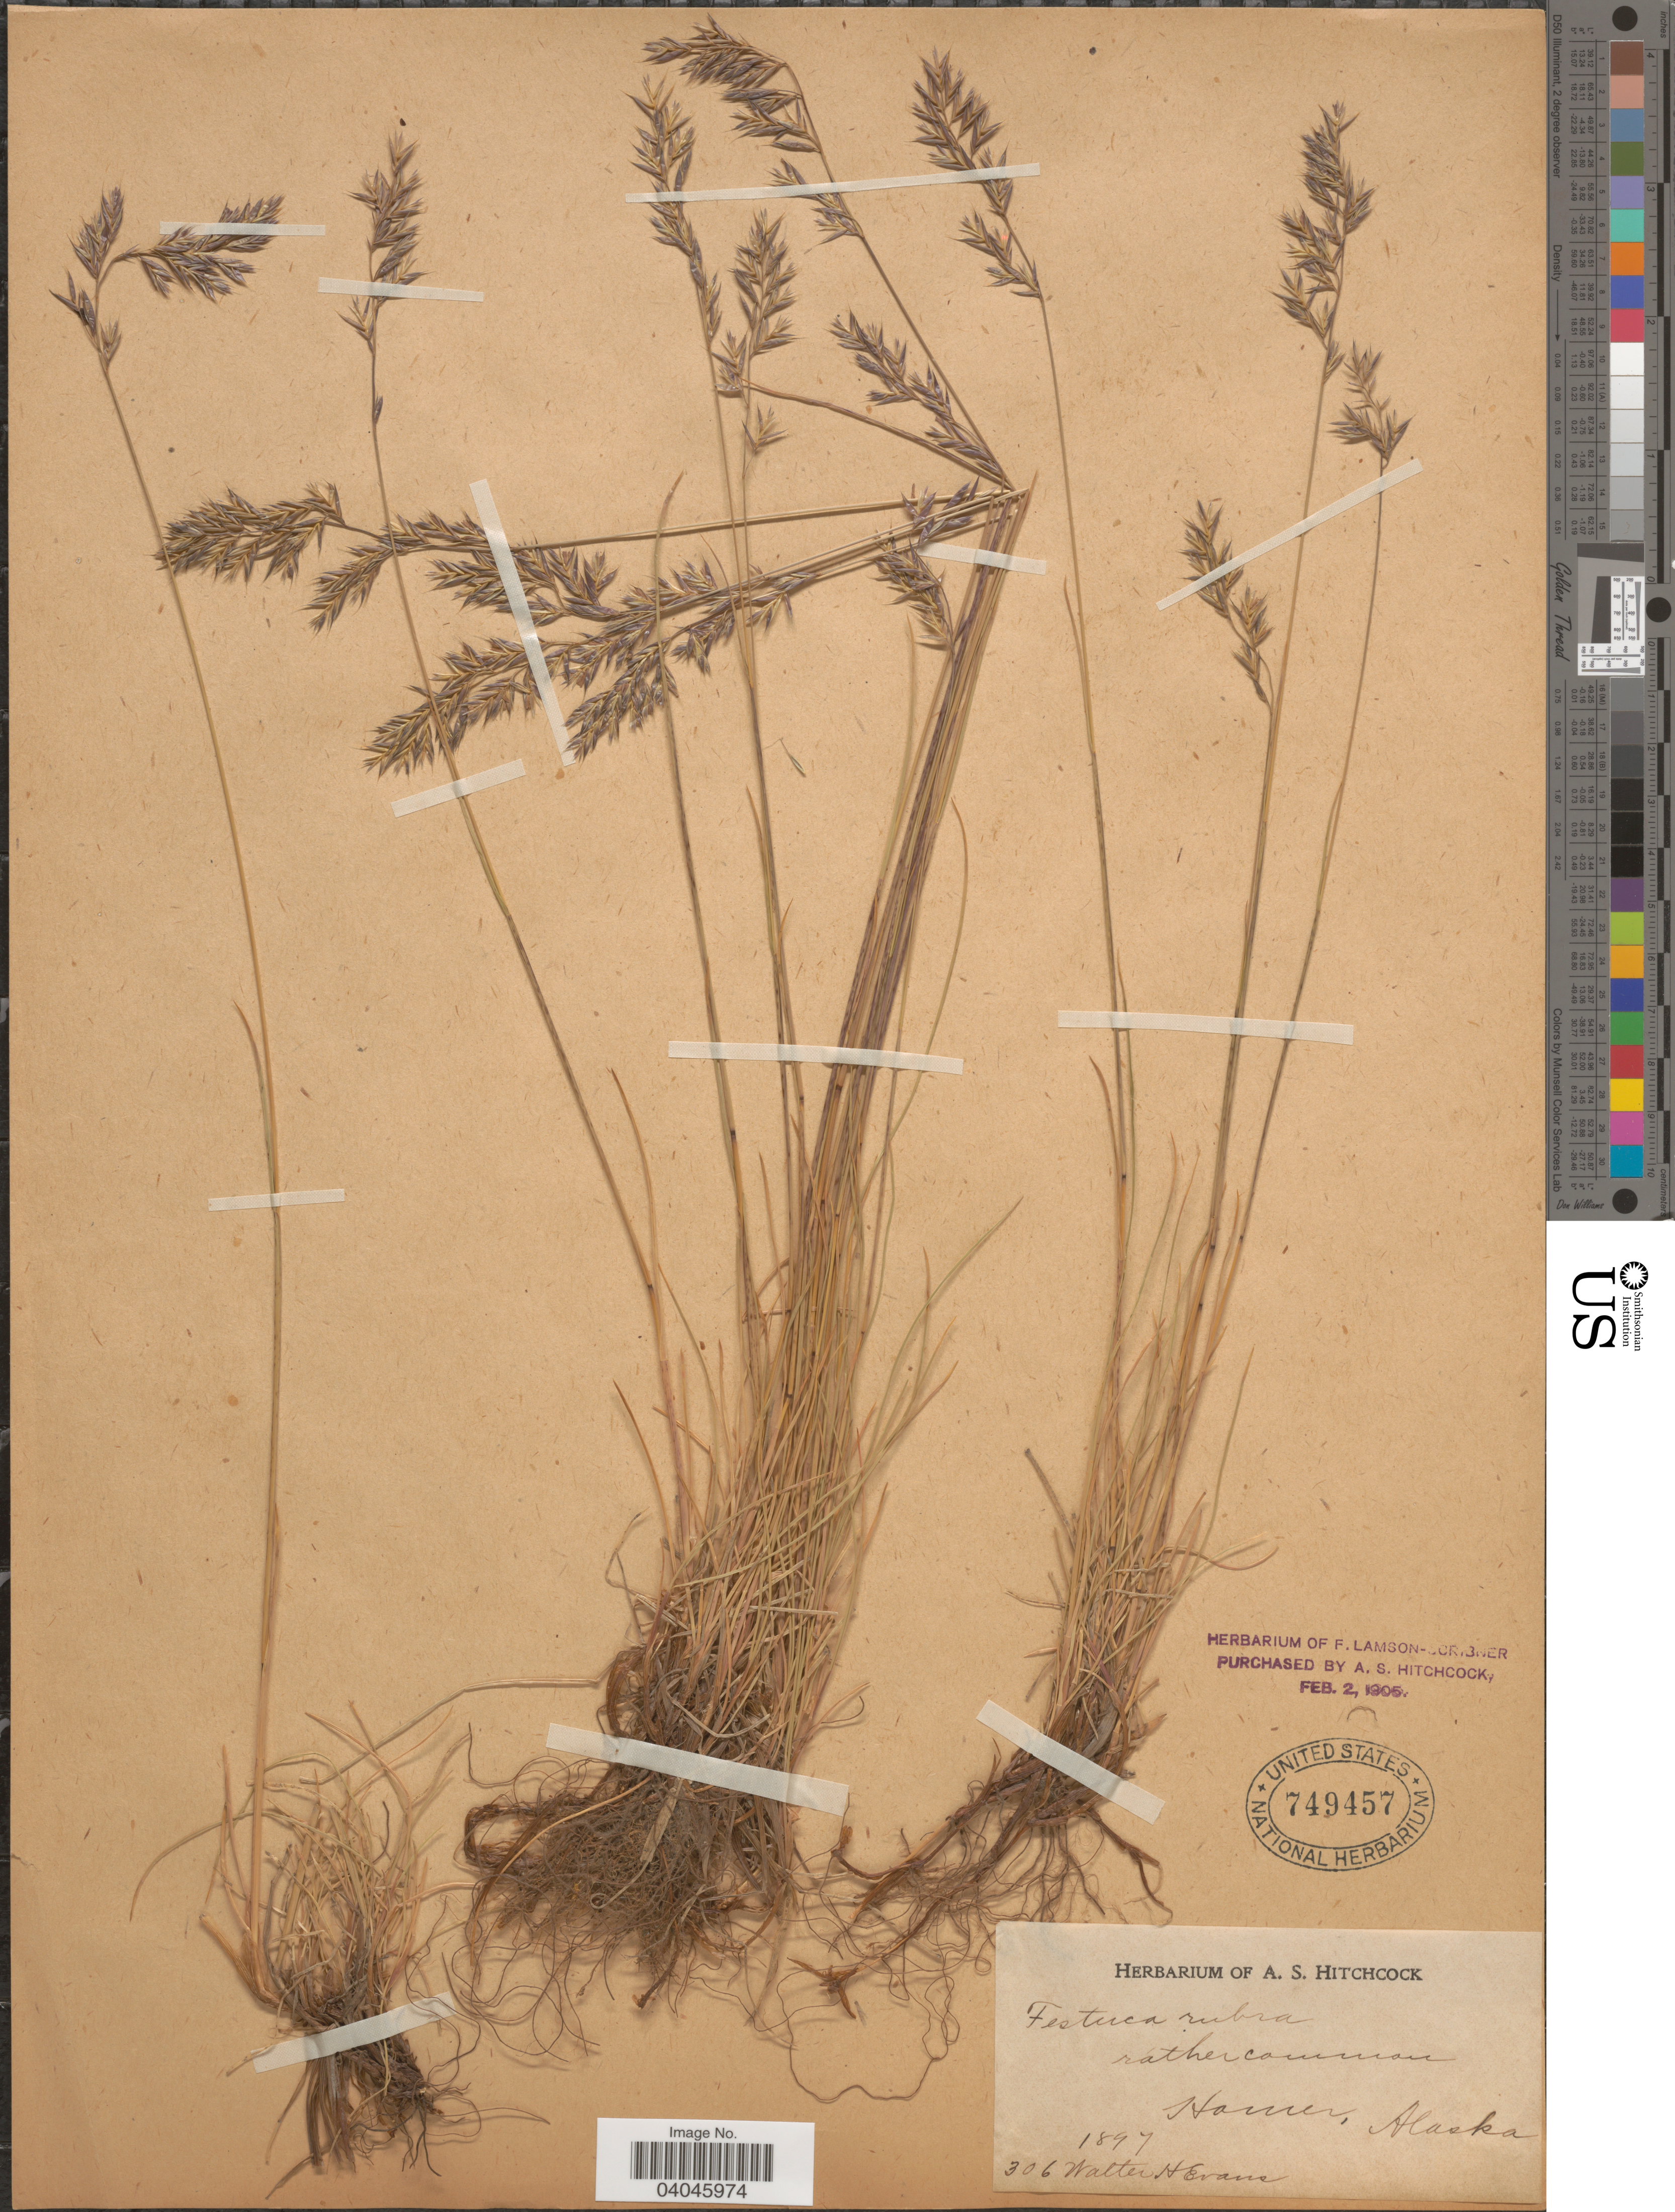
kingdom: Plantae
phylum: Tracheophyta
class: Liliopsida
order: Poales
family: Poaceae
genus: Festuca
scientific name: Festuca rubra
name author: L.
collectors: W. H. Evans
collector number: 306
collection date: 1897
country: United States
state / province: Alaska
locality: Homer.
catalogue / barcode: US 749457